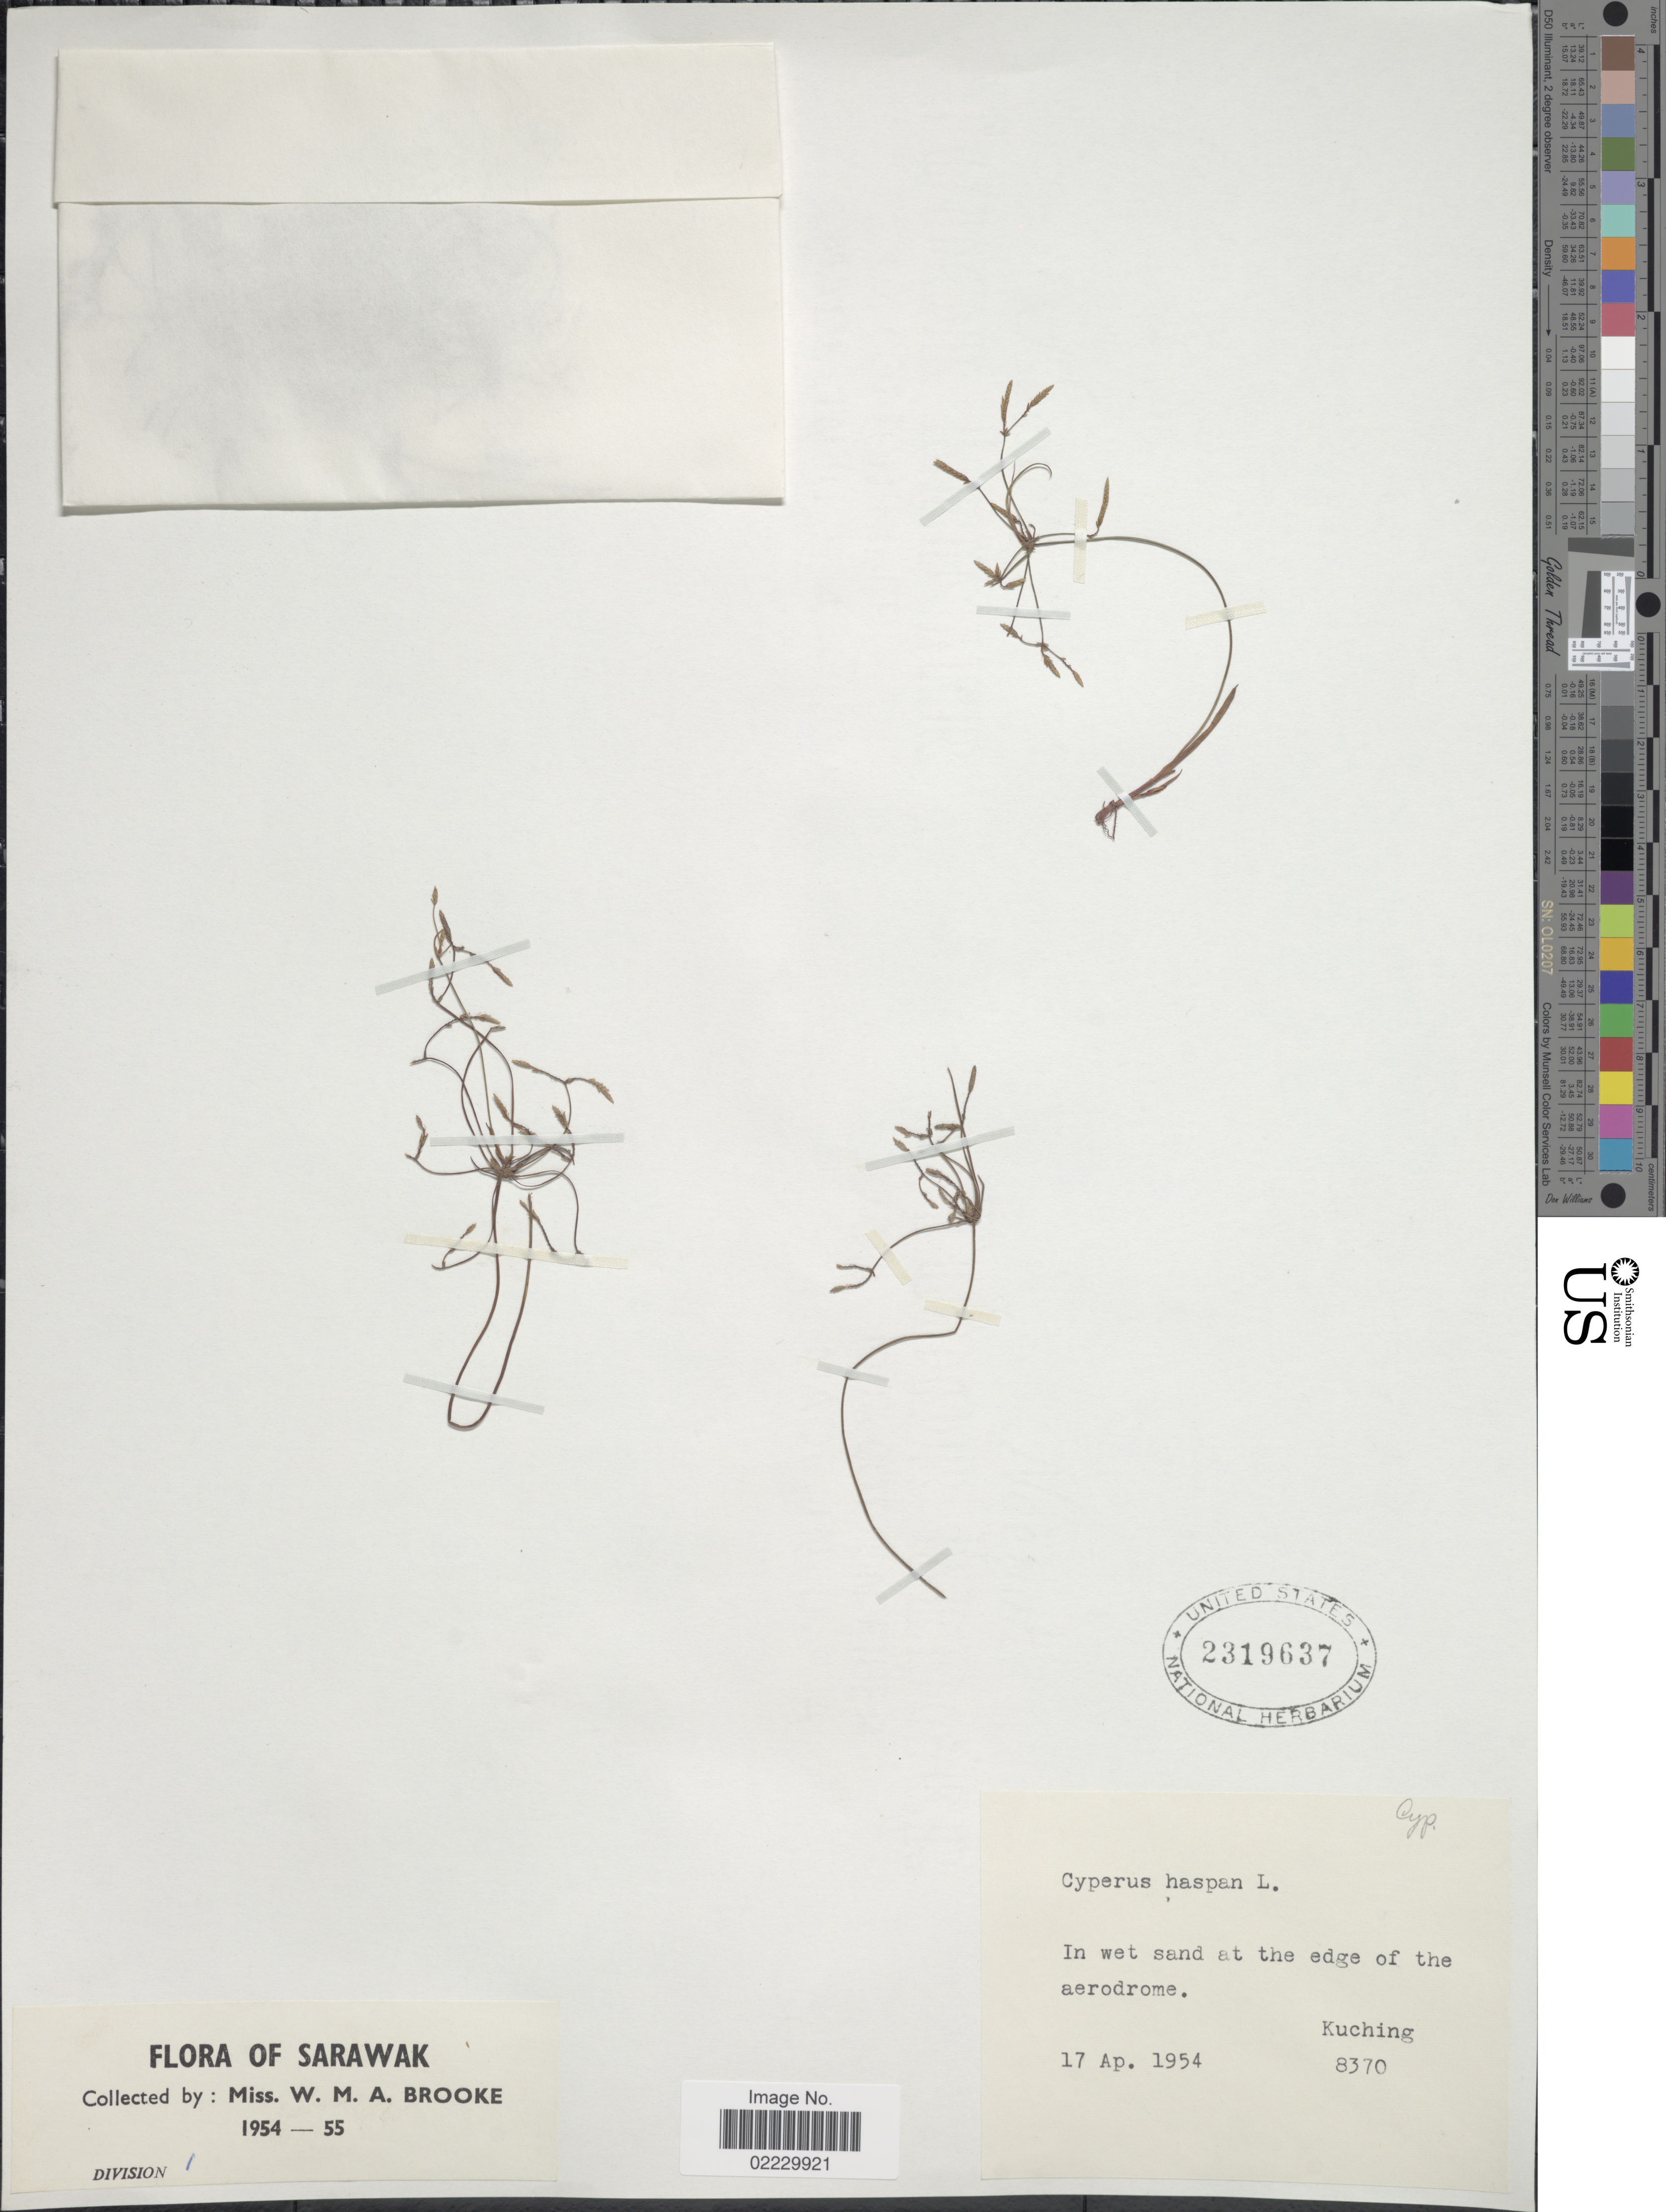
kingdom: Plantae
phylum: Tracheophyta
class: Liliopsida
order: Poales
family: Cyperaceae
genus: Cyperus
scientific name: Cyperus haspan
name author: L.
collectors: W. Brooke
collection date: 1954-04-17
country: Malaysia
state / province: Sarawak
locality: At the edge of the aerodrome, Kuching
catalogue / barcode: US 2319637